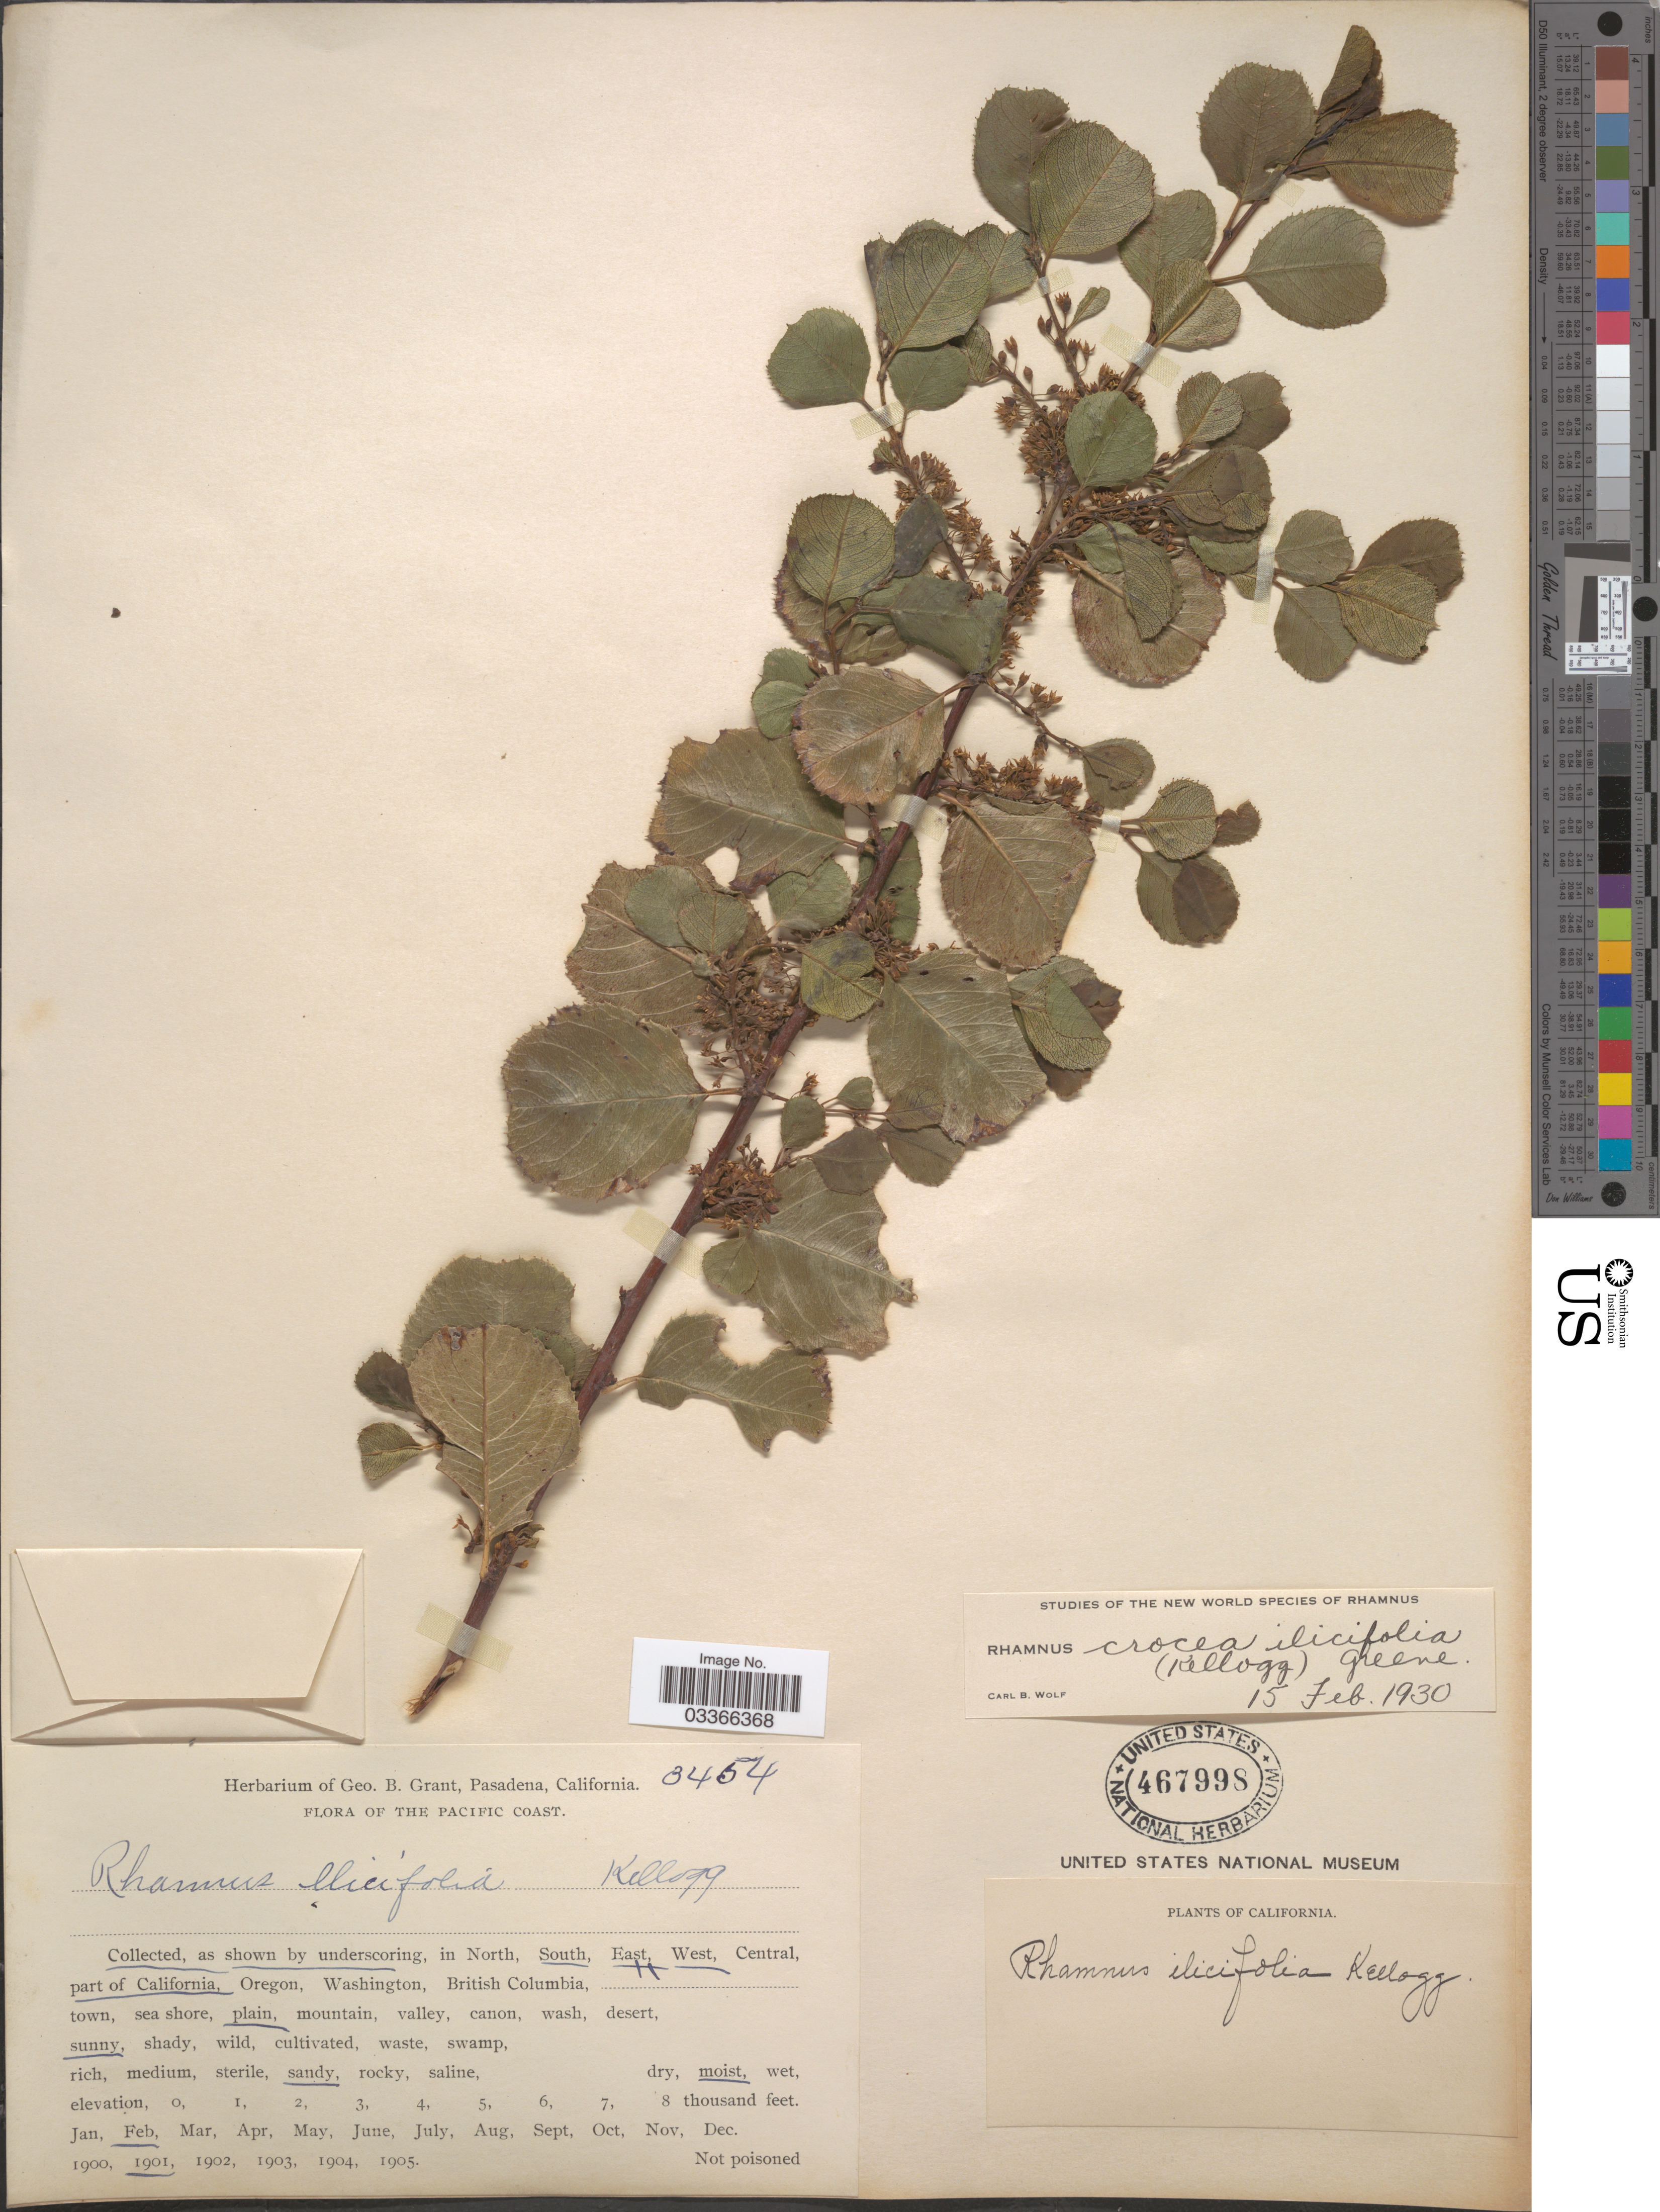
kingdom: Plantae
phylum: Tracheophyta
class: Magnoliopsida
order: Rosales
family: Rhamnaceae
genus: Rhamnus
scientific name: Rhamnus crocea var. ilicifolia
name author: (Kellogg) Greene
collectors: ex herb. Geo. B. Grant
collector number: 3454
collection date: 1901-02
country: United States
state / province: California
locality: The Pacific Coast. South, West, part of California.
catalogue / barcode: US 467998